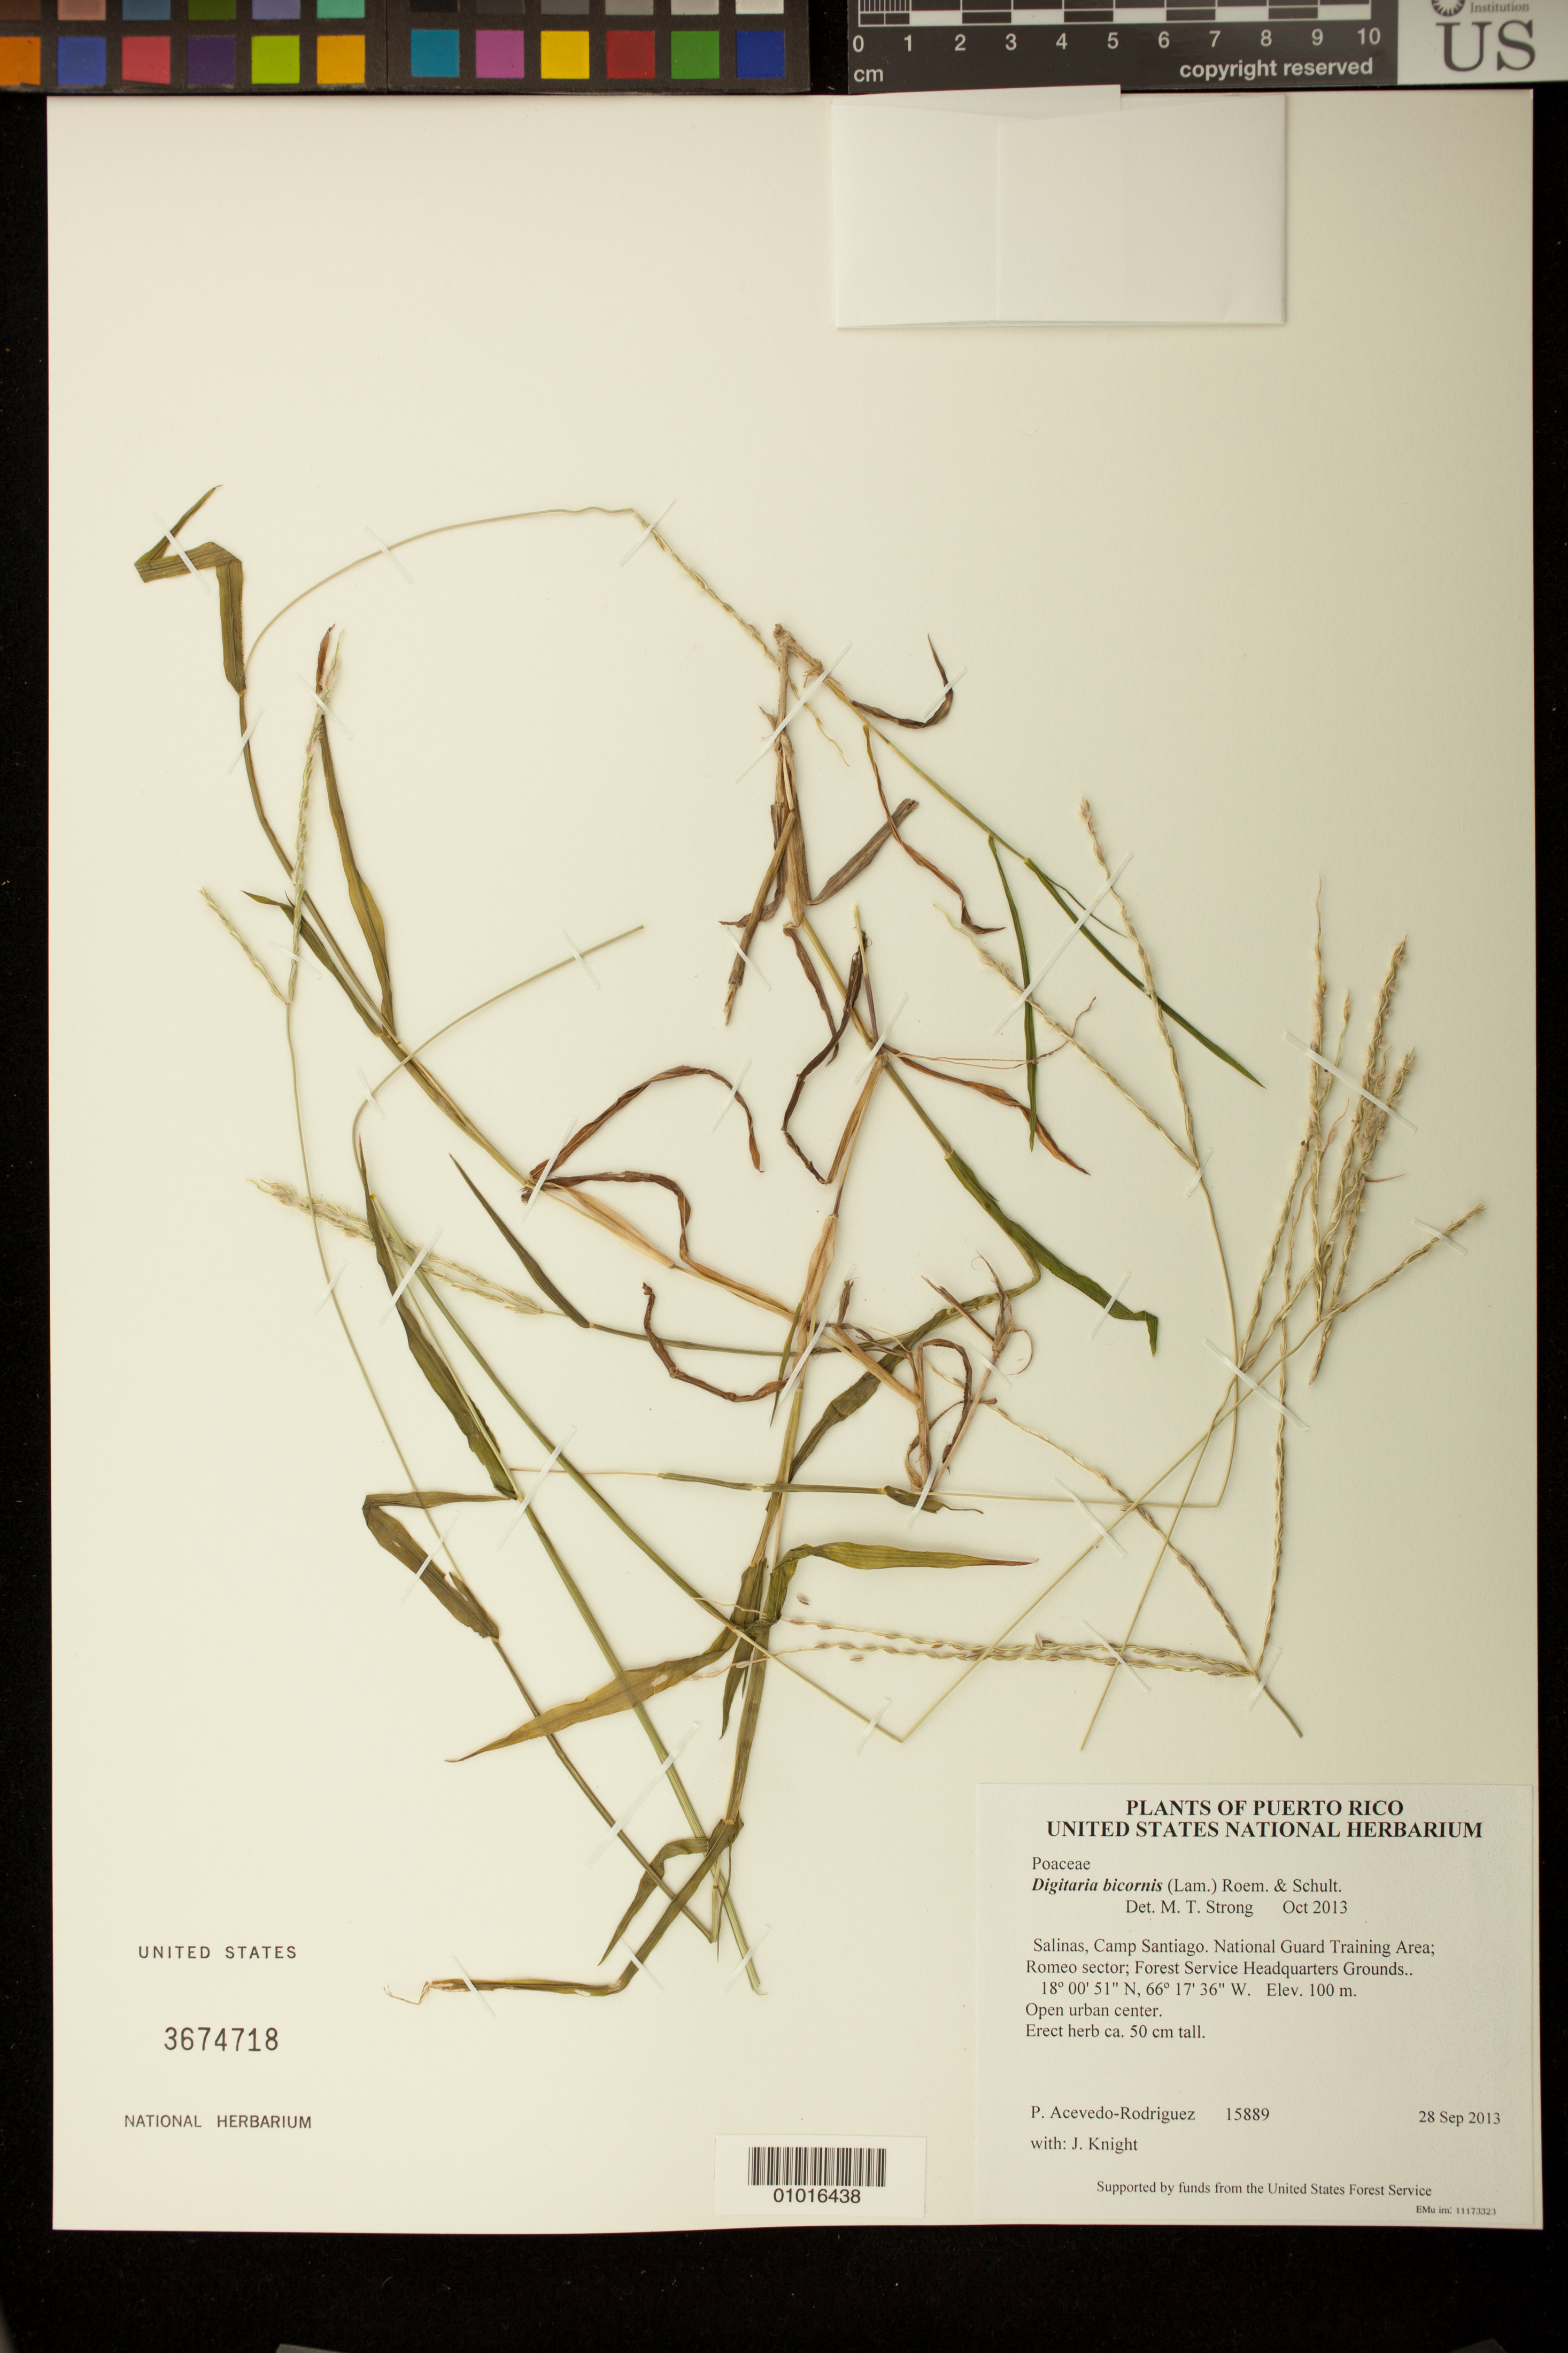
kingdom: Plantae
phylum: Tracheophyta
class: Liliopsida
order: Poales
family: Poaceae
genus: Digitaria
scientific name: Digitaria bicornis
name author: (Lam.) Roem. & Schult.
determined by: Strong, M. T., (US), Smithsonian Institution - National Museum of Natural History (UNITED STATES)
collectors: P. Acevedo-Rodr. & J. Knight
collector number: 15889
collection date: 2013-09-28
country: Puerto Rico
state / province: Salinas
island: Puerto Rico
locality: Camp Santiago. National Guard Training Area; Romeo sector; Forest Service Headquarters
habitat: Open urban center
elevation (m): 100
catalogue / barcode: US 3674718